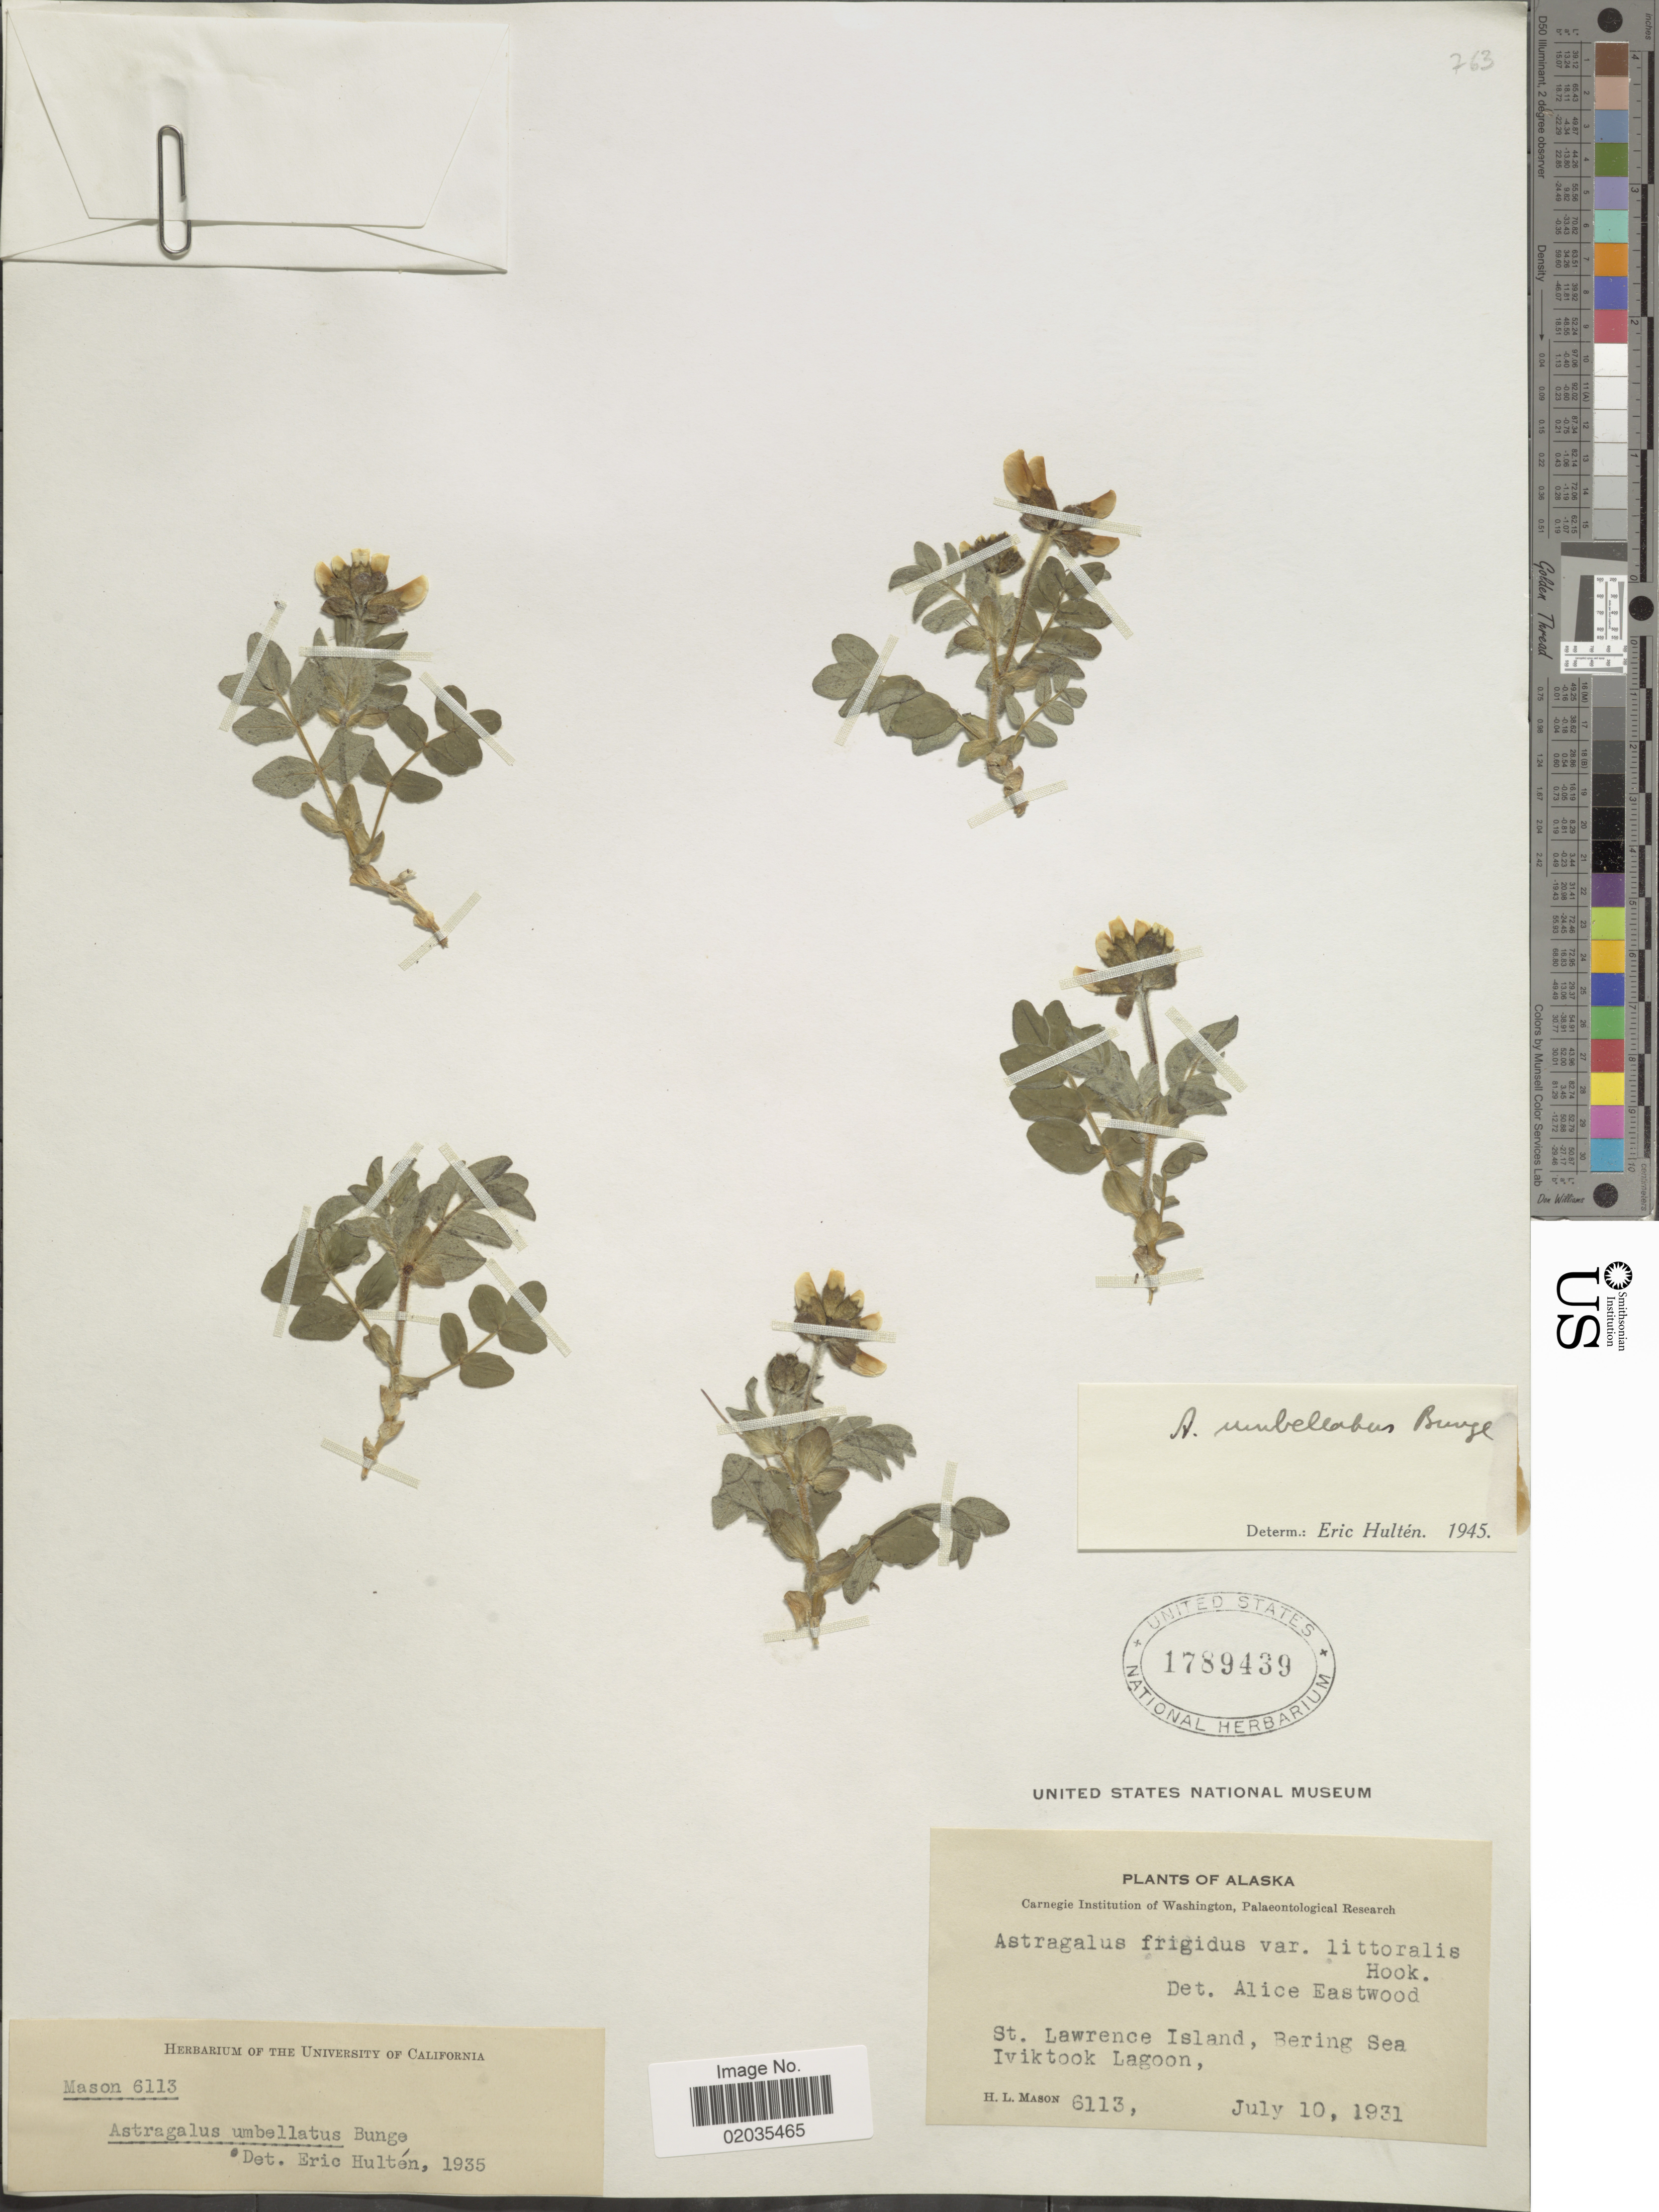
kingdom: Plantae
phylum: Tracheophyta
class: Magnoliopsida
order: Fabales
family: Fabaceae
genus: Astragalus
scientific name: Astragalus umbellatus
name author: Bunge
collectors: H. L. Mason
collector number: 6113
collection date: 1931-07-10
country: United States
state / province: Alaska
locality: St. Lawrence Island, Bering Sea Iviktook Lagoon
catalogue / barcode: US 1789439